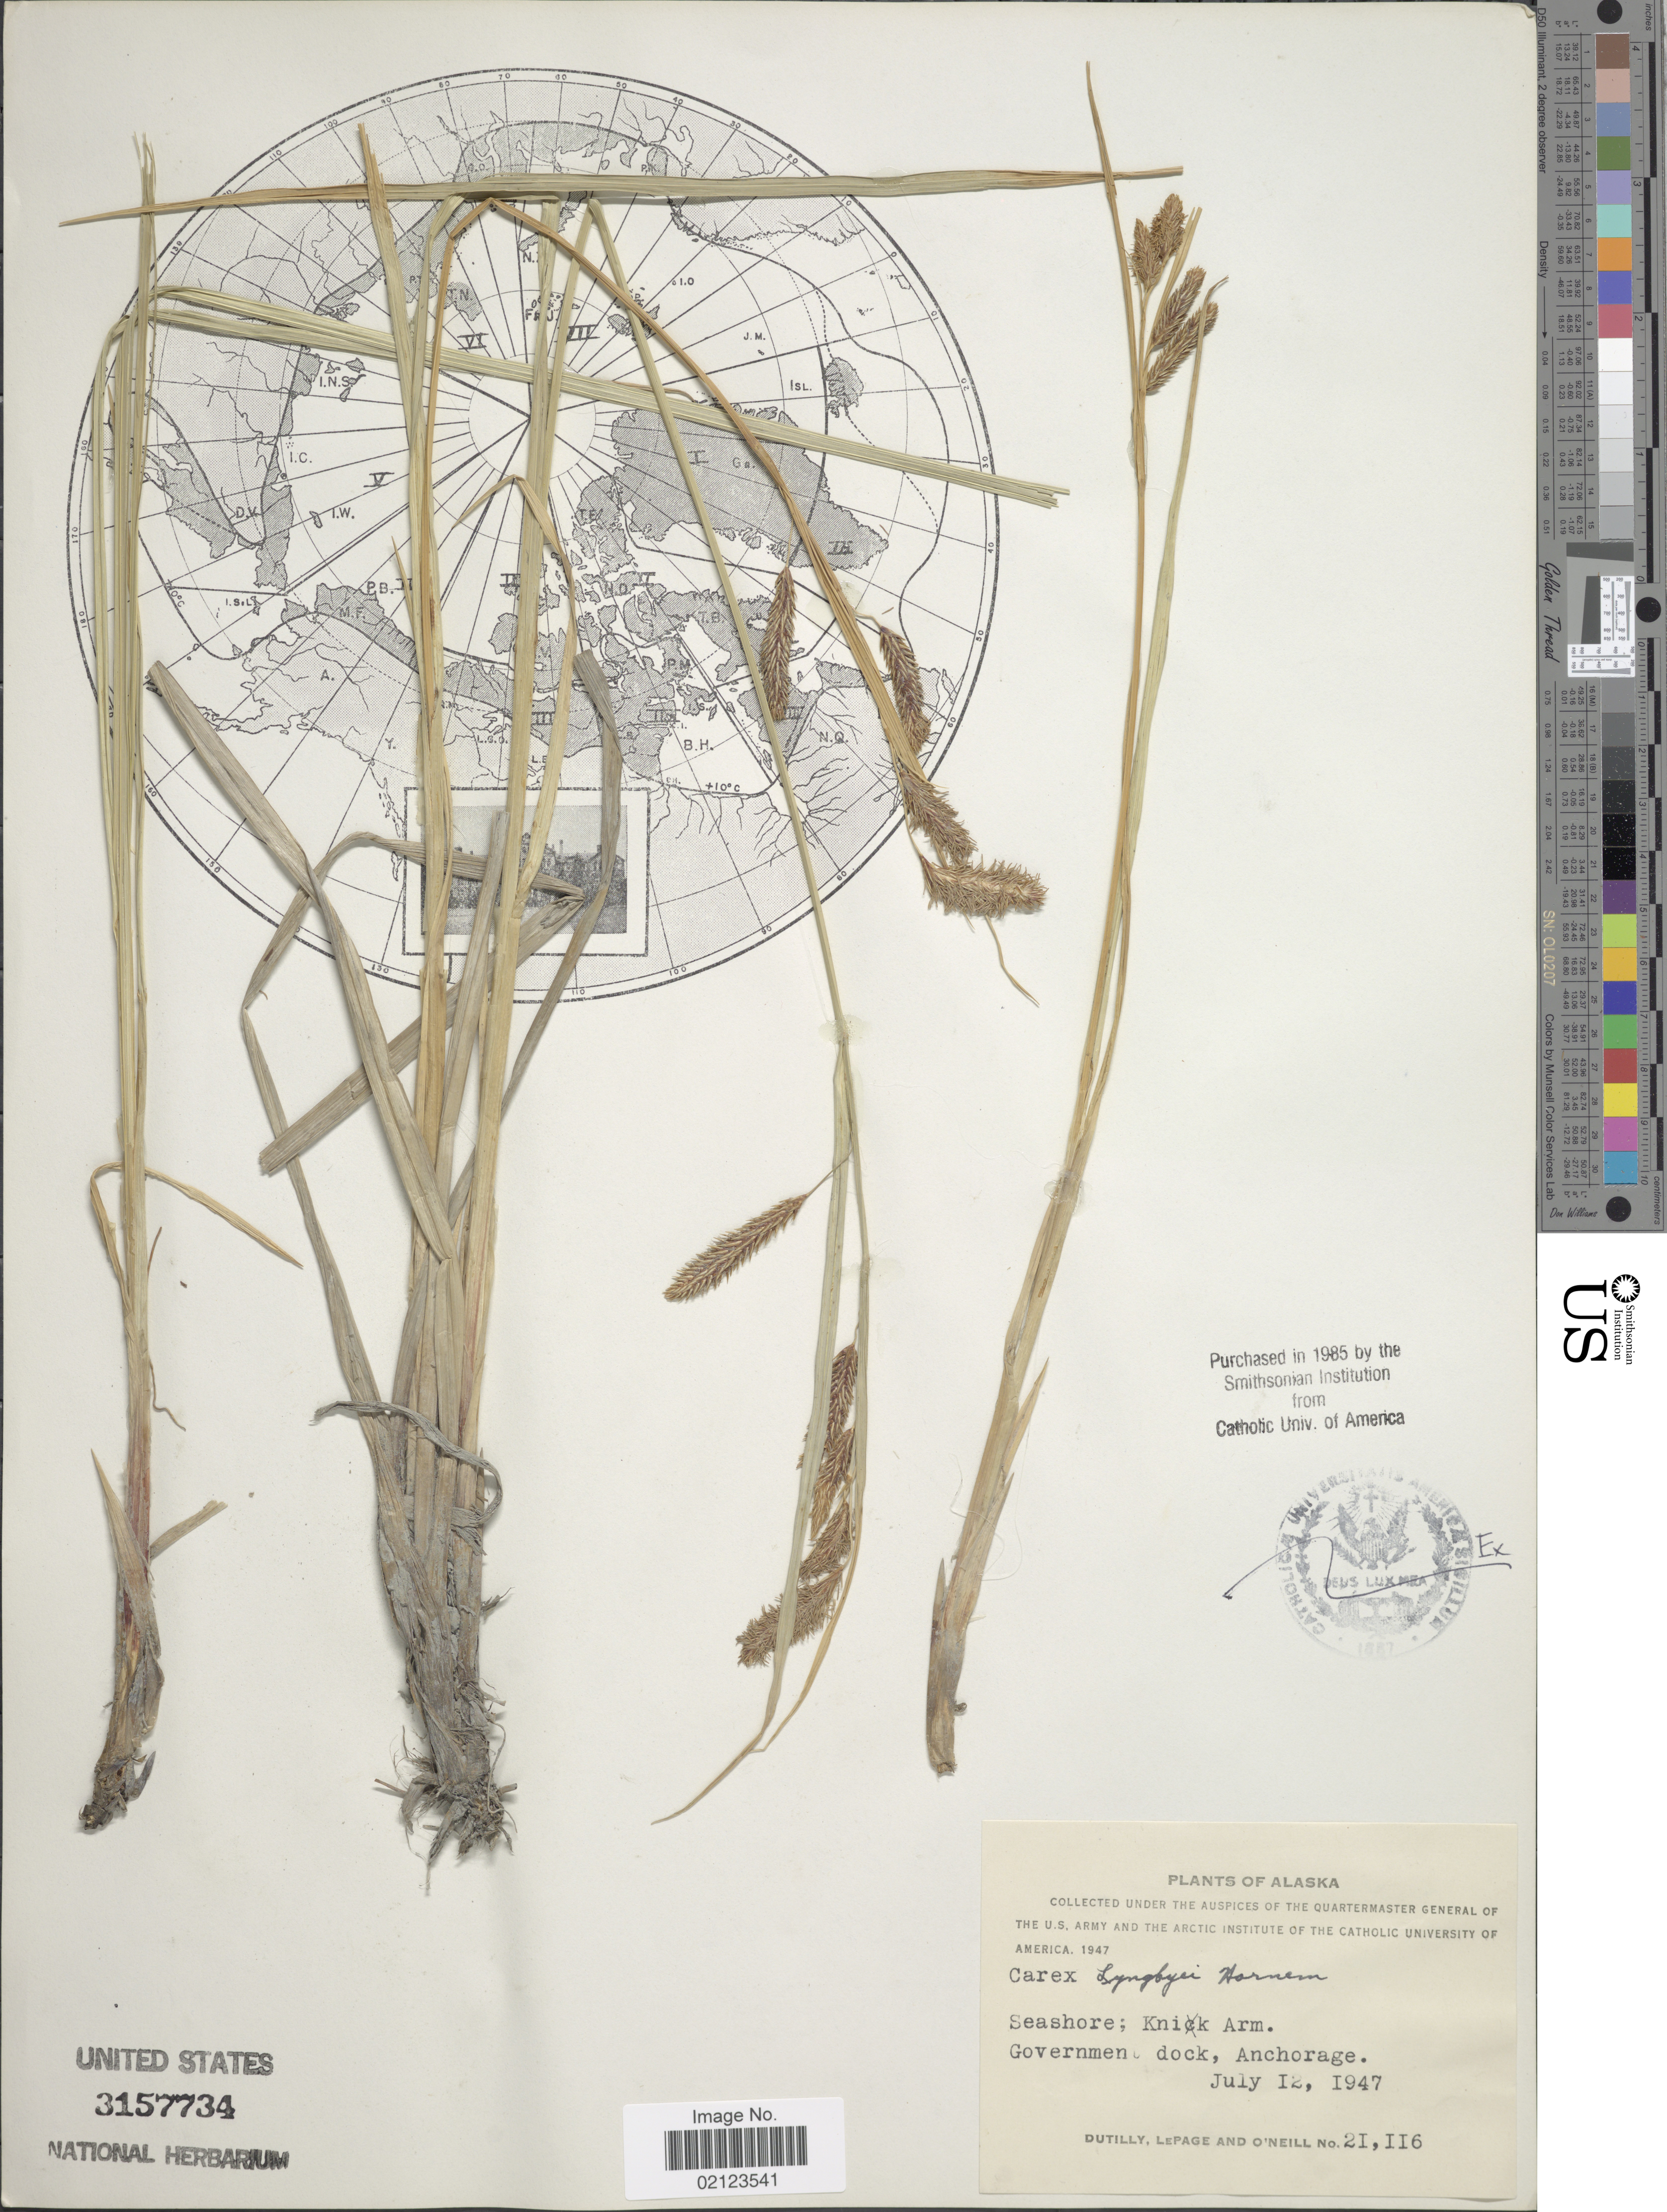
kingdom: Plantae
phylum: Tracheophyta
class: Liliopsida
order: Poales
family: Cyperaceae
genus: Carex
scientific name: Carex lyngbyei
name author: Hornem.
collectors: -. Dutilly, -. LePage & -. O'Neill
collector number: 21116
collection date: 1947-07-12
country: United States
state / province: Alaska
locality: Seashore: Knik Arm. Government dock, Anchorage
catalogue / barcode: US 3157734